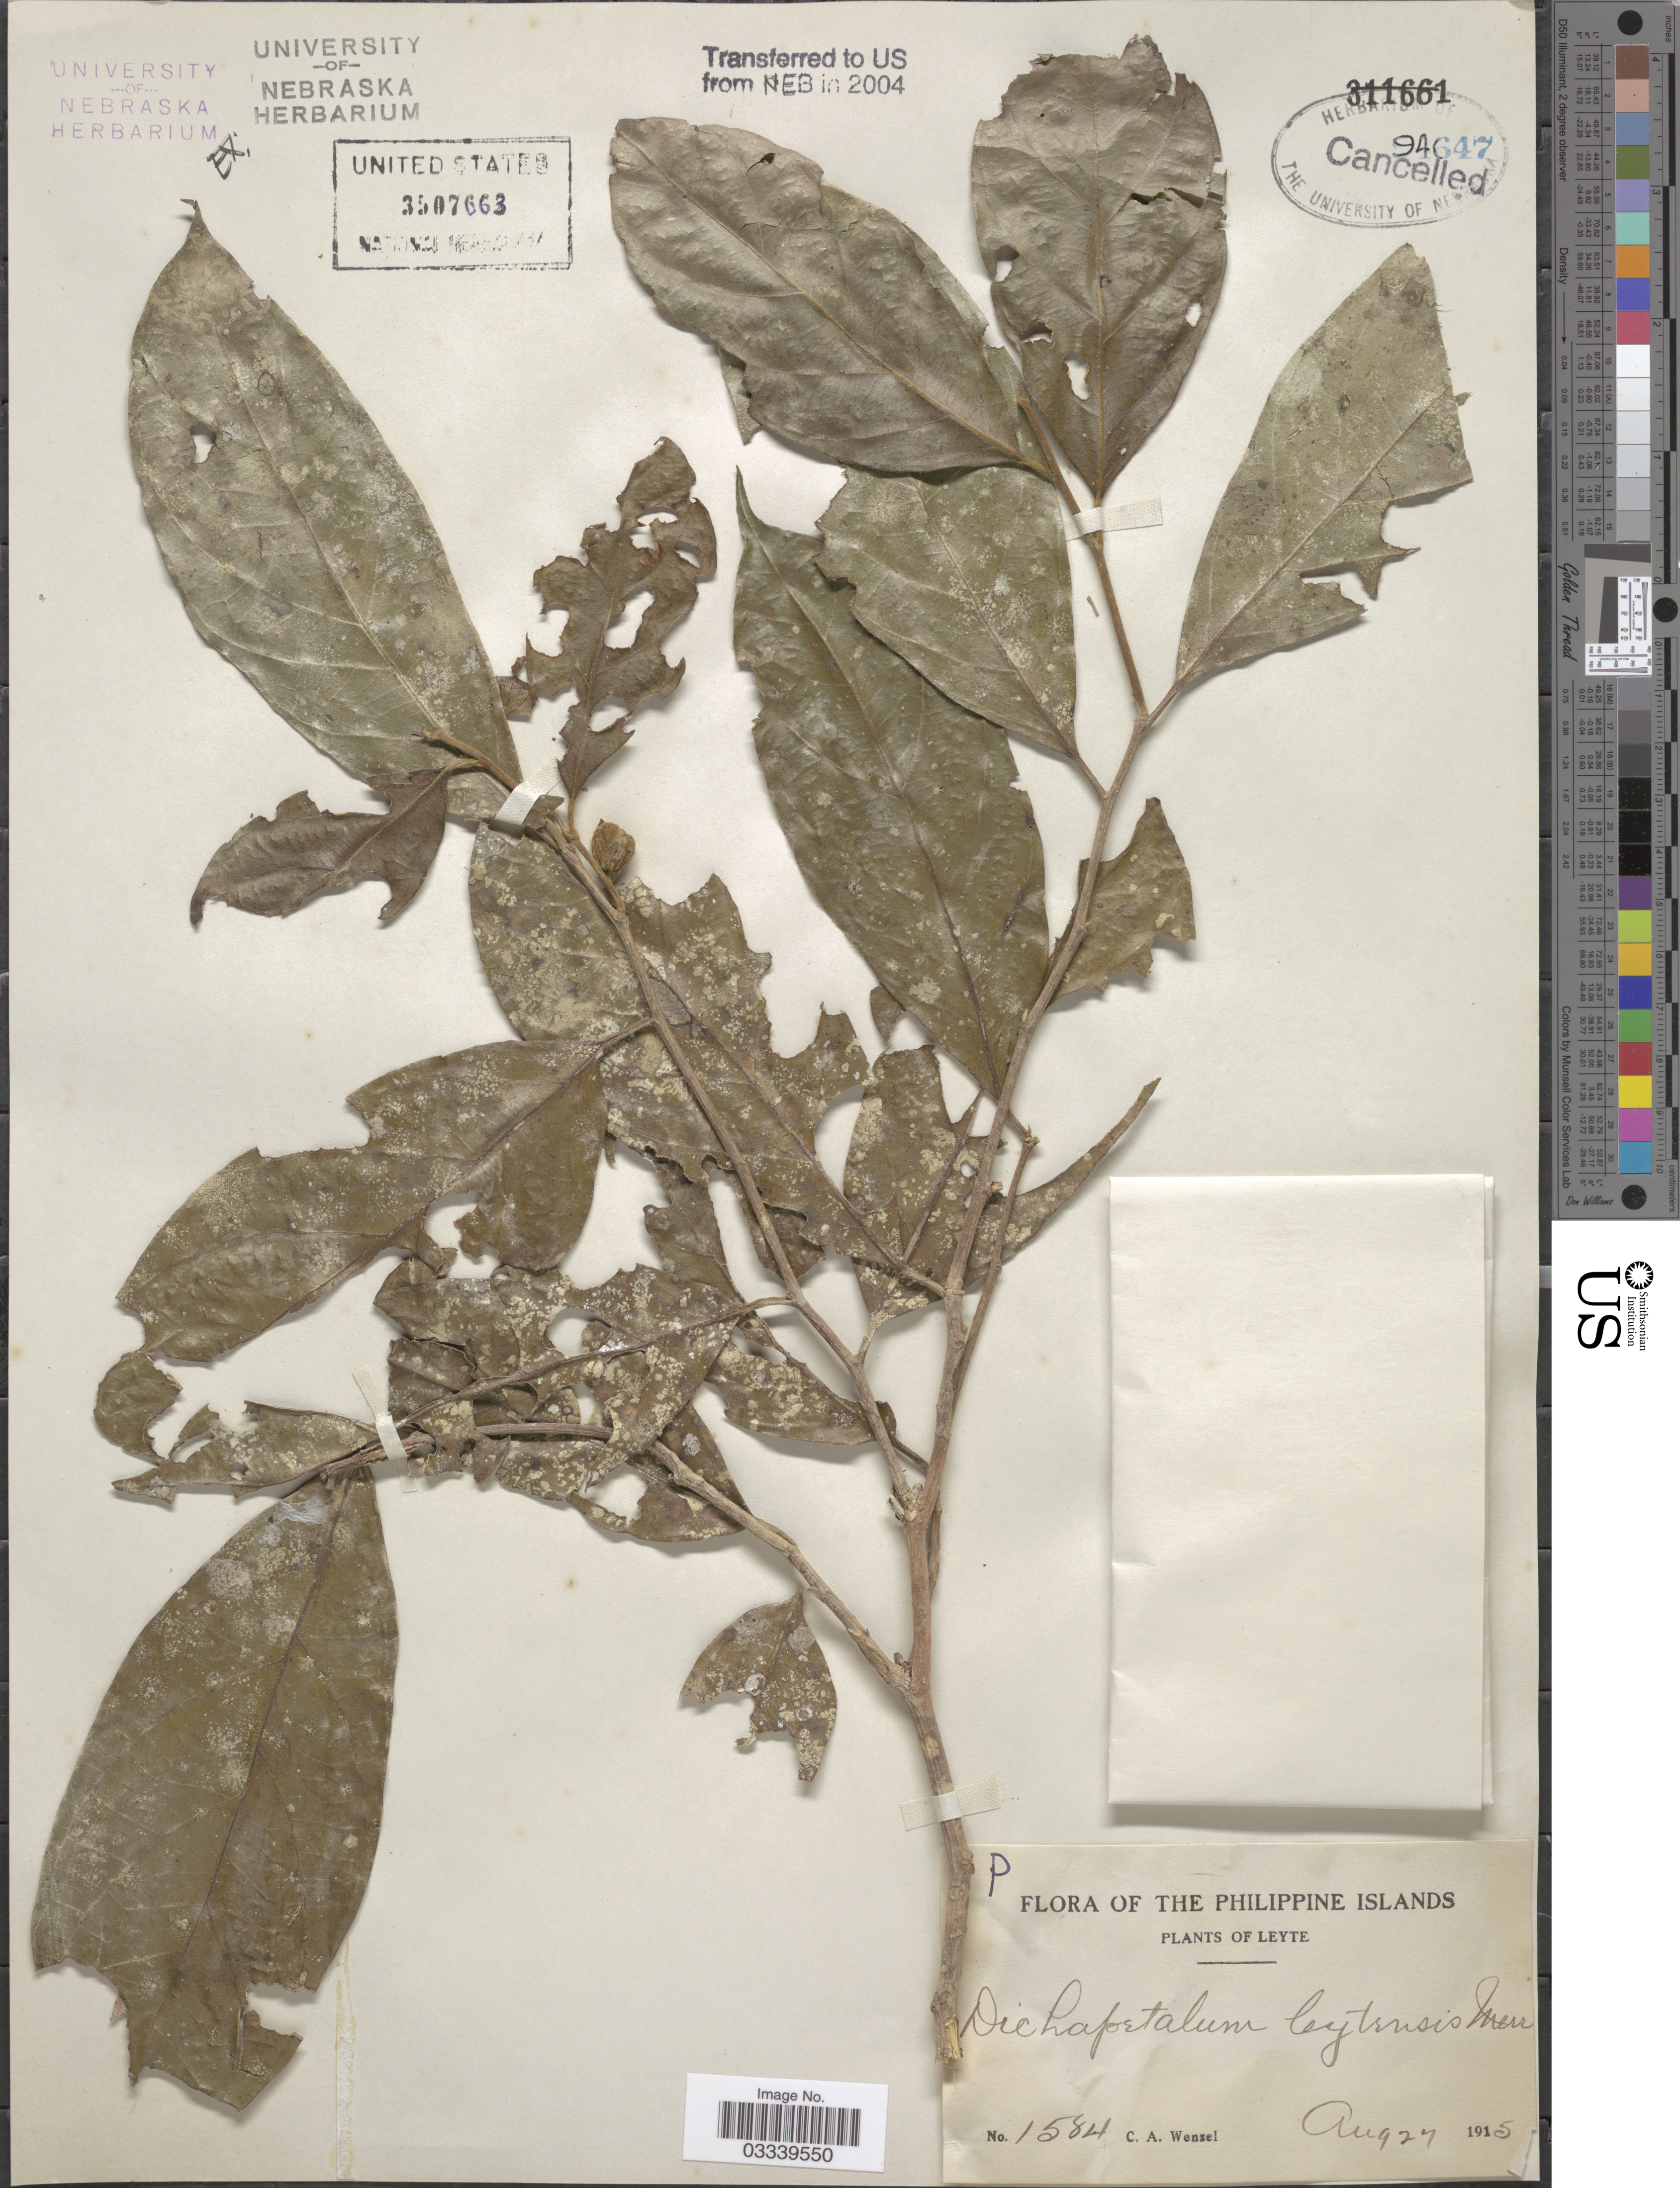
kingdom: Plantae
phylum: Tracheophyta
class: Magnoliopsida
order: Malpighiales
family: Dichapetalaceae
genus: Dichapetalum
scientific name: Dichapetalum sp.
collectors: C. Wenzel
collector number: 1584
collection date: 1915-08-27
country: Philippines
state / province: Eastern Visayas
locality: The Philippine Islands. Leyte.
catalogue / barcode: US 3507663